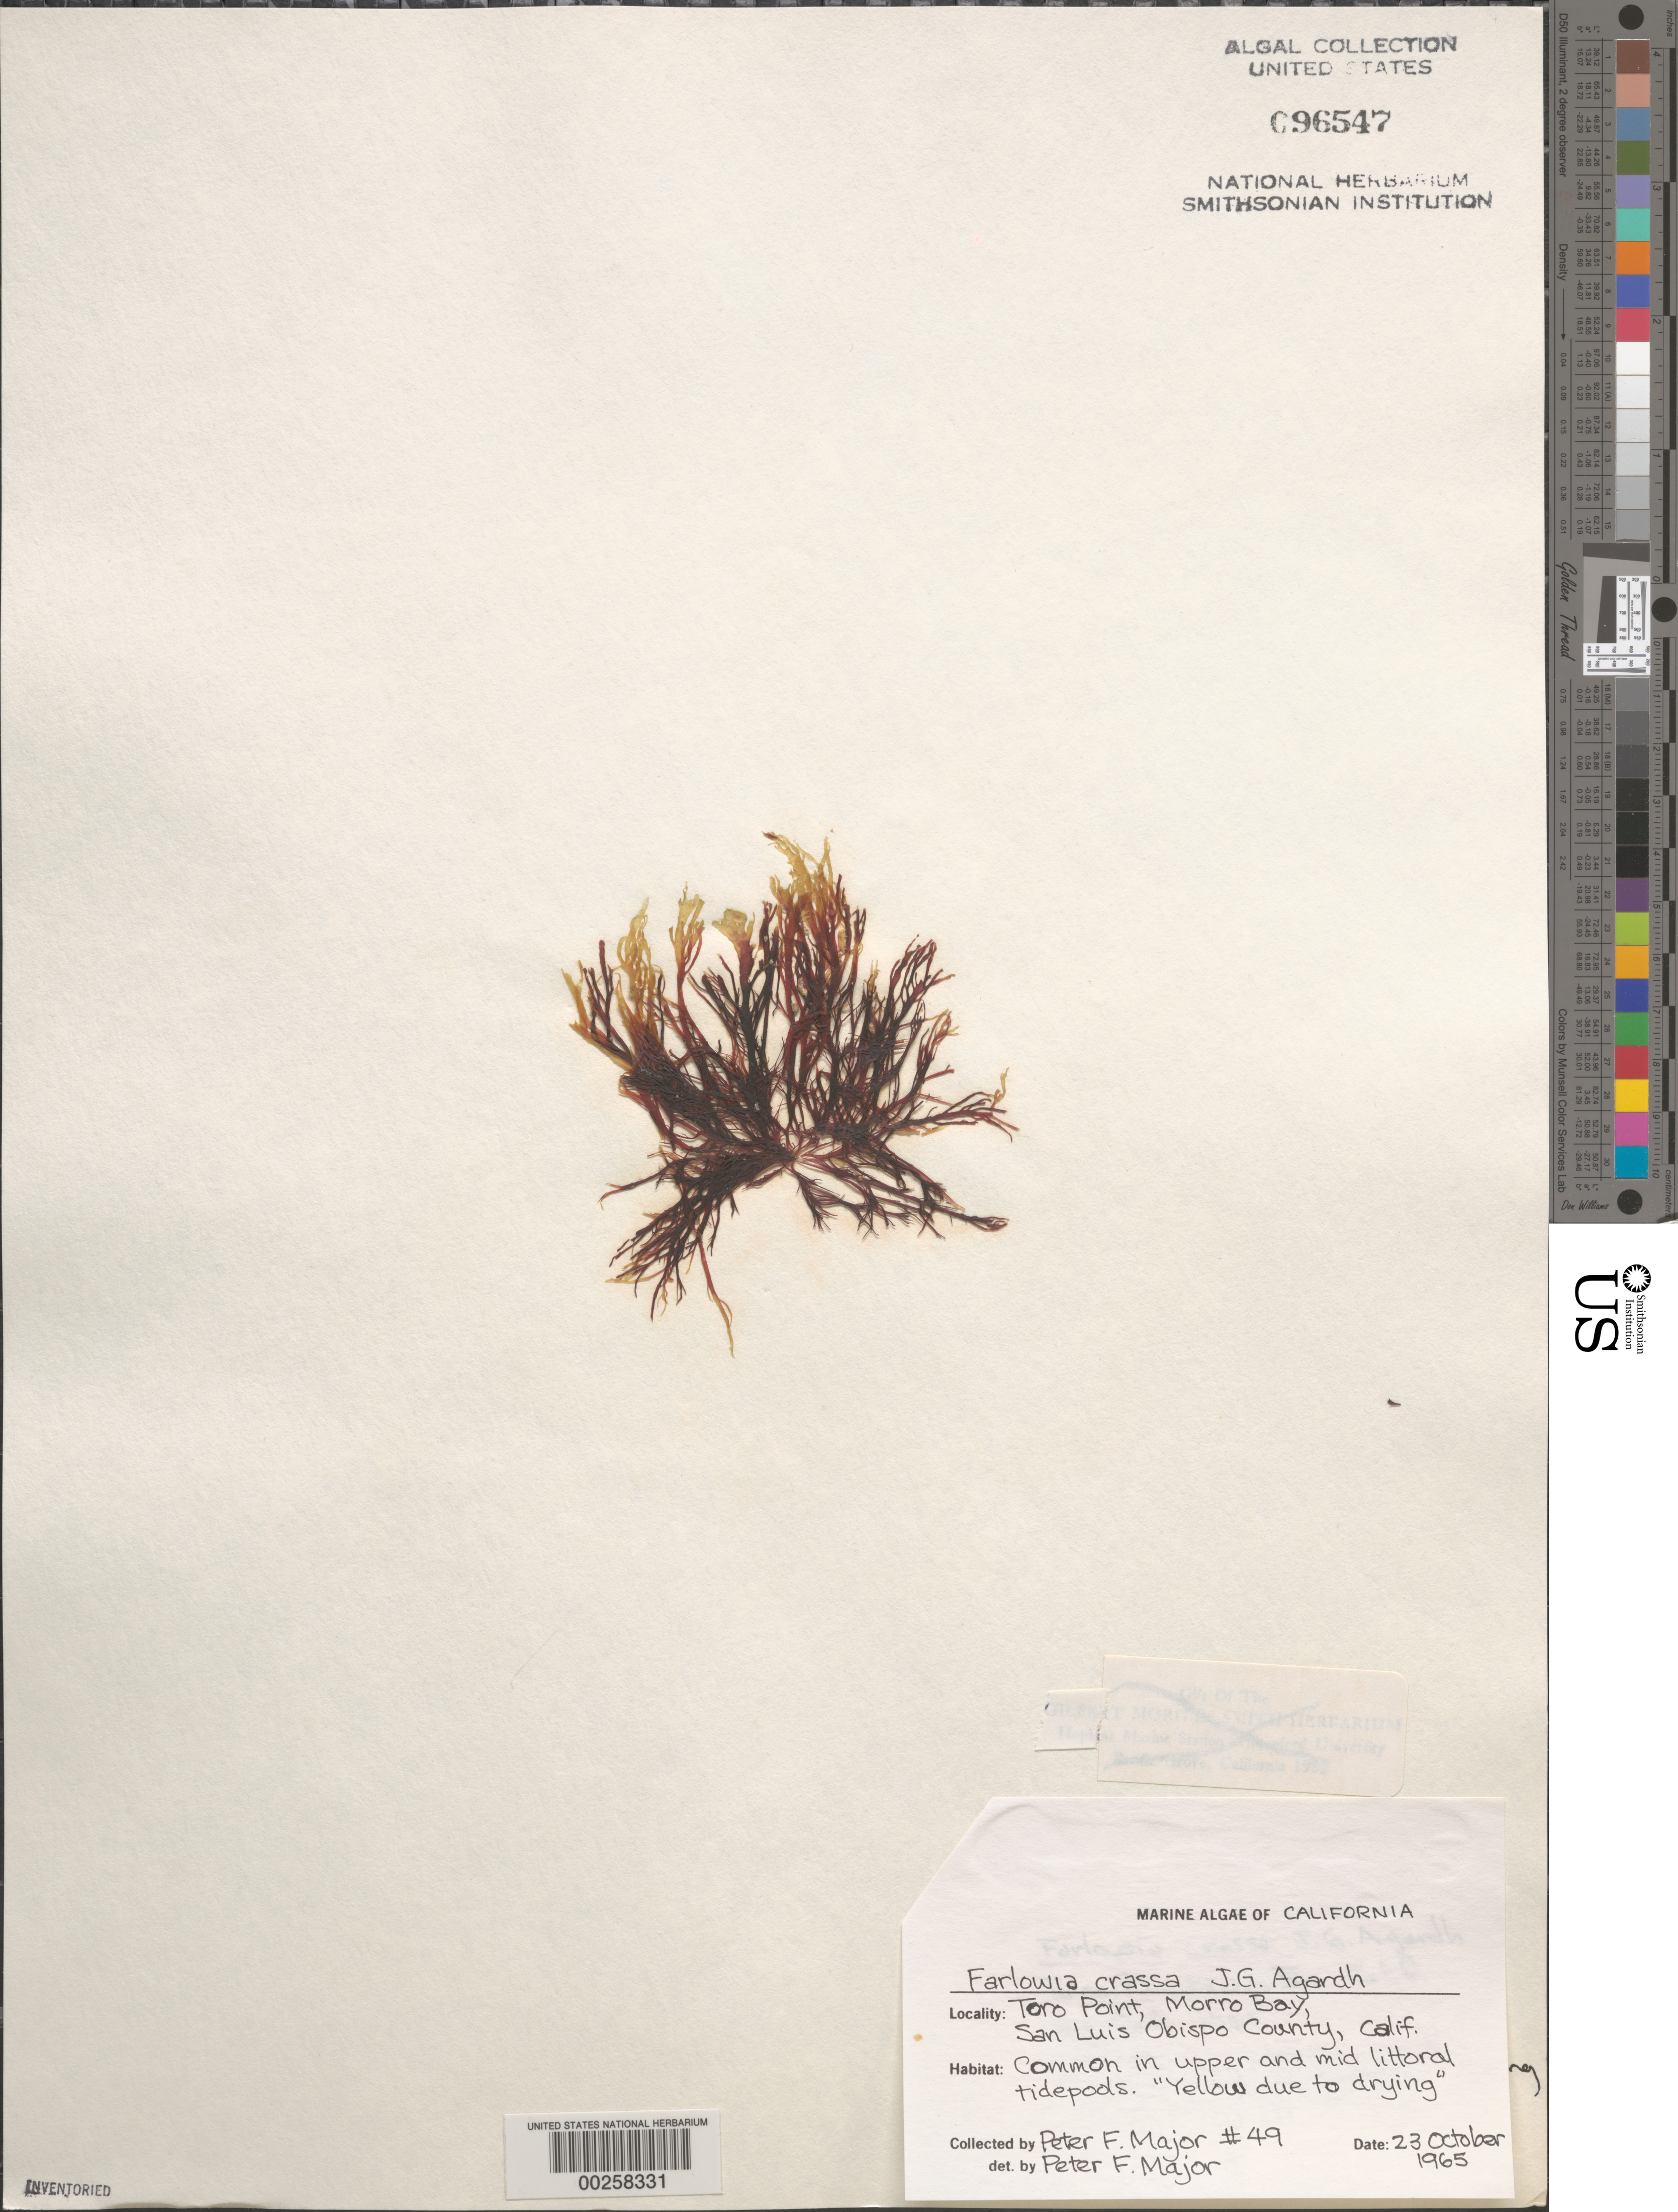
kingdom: Plantae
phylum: Rhodophyta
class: Florideophyceae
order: Gigartinales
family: Dumontiaceae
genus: Farlowia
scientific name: Farlowia mollis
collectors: P. Major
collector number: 49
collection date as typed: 23 Oct 1965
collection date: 1965-10-23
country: United States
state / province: California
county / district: San Luis Obispo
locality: Toro Point, Morro Bay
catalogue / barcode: US 96547